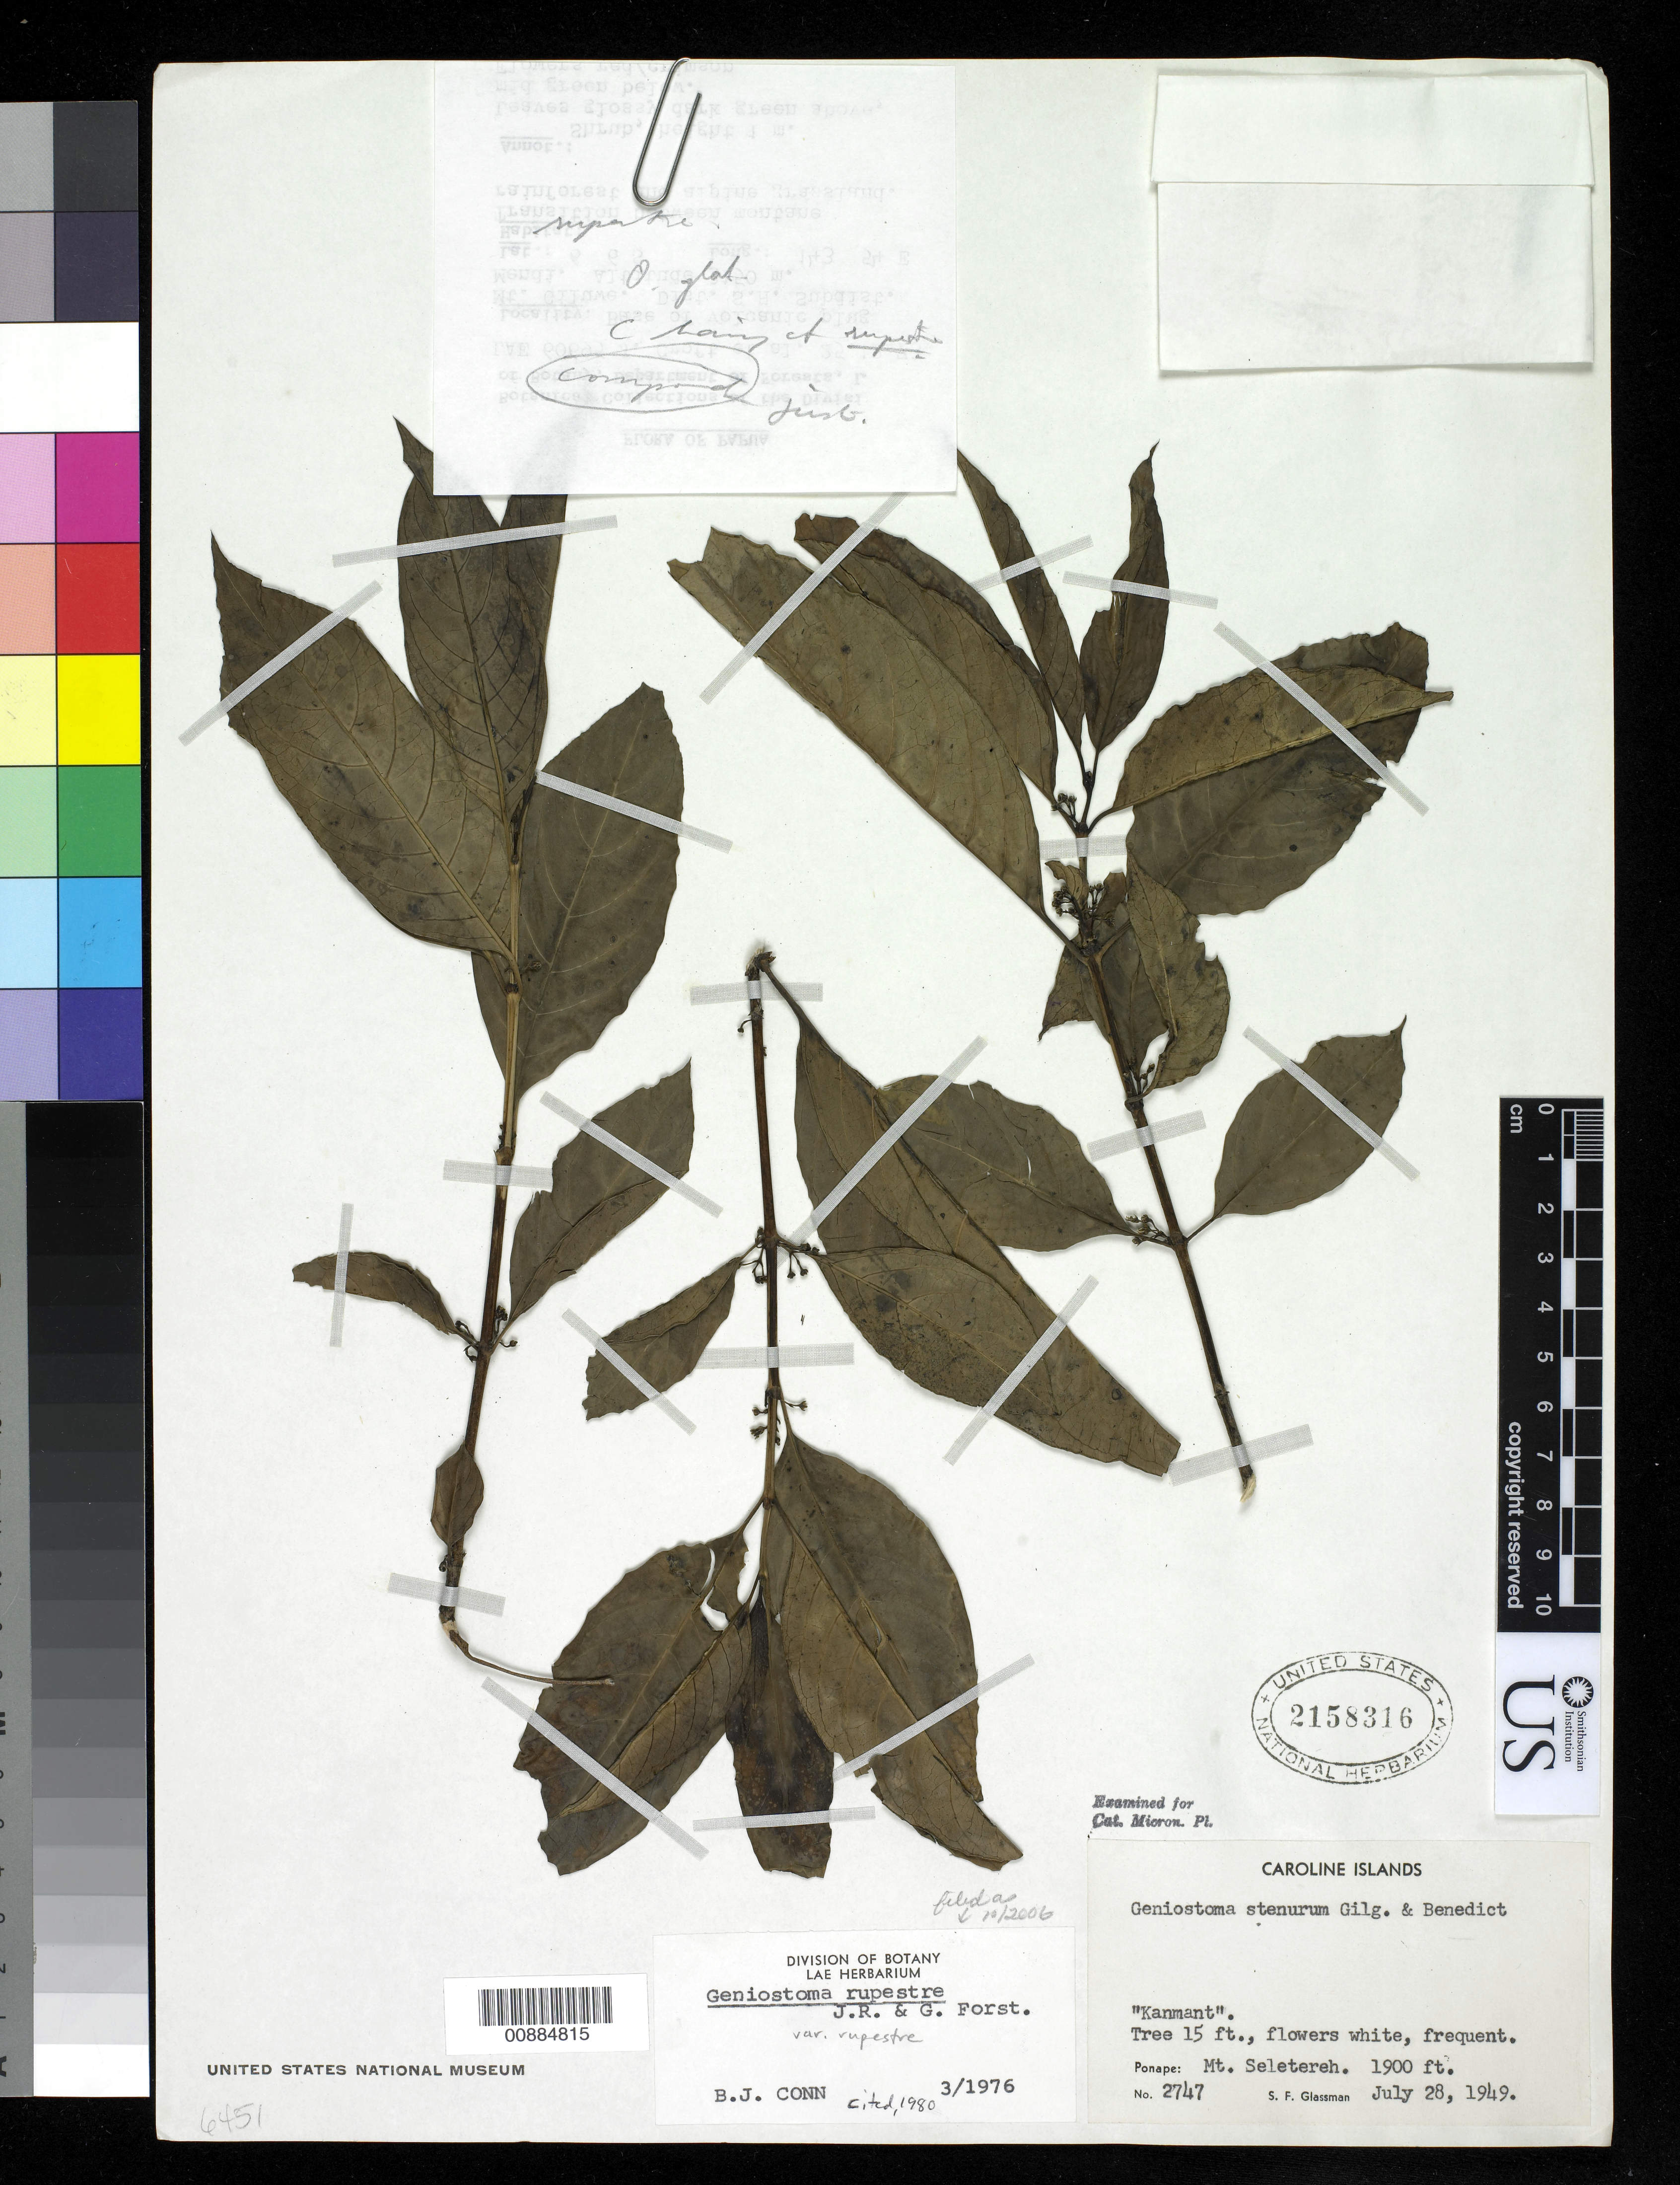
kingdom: Plantae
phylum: Tracheophyta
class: Magnoliopsida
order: Gentianales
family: Loganiaceae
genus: Geniostoma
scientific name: Geniostoma rupestre var. rupestre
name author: J.R. Forst. & G. Forst.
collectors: S. F. Glassman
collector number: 2747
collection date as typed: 28 Jul 1949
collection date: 1949-07-28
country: Micronesia, Federated States of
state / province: Pohnpei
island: Pohnpei [Ponape]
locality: Mt. Seletereh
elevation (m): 579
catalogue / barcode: US 2158316